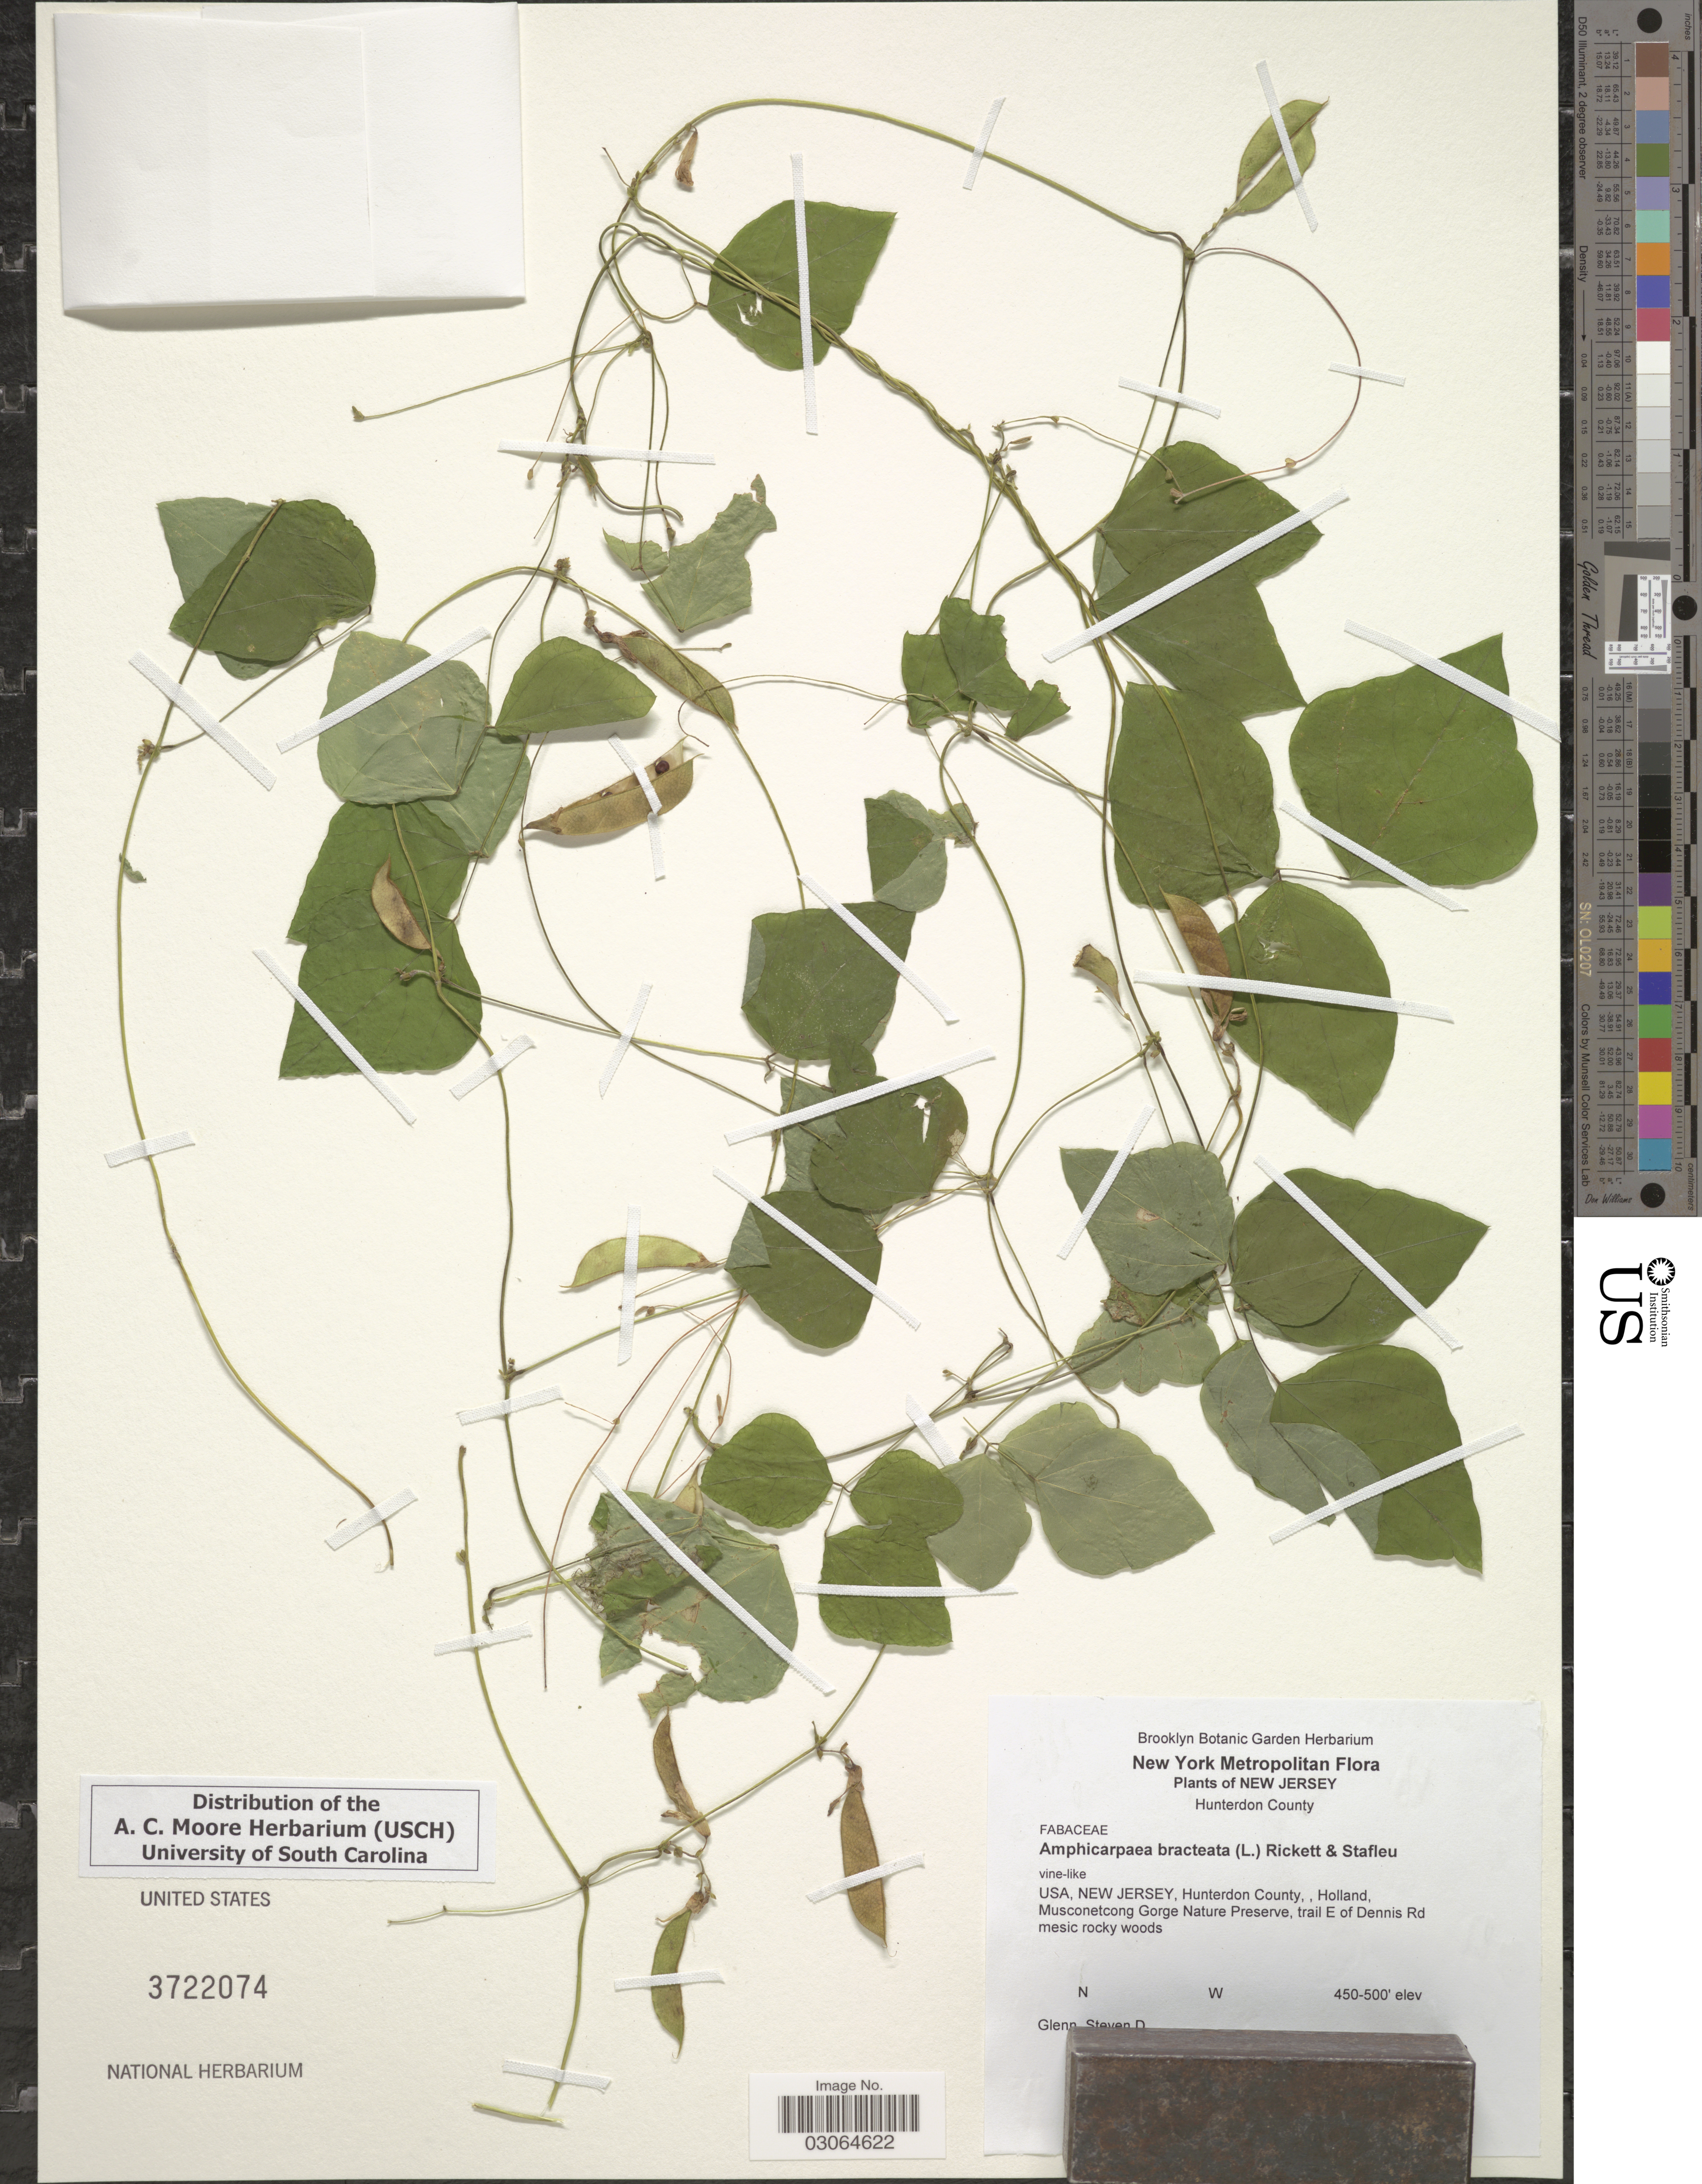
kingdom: Plantae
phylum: Tracheophyta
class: Magnoliopsida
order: Fabales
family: Fabaceae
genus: Amphicarpaea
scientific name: Amphicarpaea bracteata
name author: (L.) Fernald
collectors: S. D. Glenn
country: United States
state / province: New Jersey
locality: Hunterdon County, Holland, Musconetcong Gorge Nature Preserve, trail E of Dennis Rd.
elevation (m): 137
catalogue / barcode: US 3772074